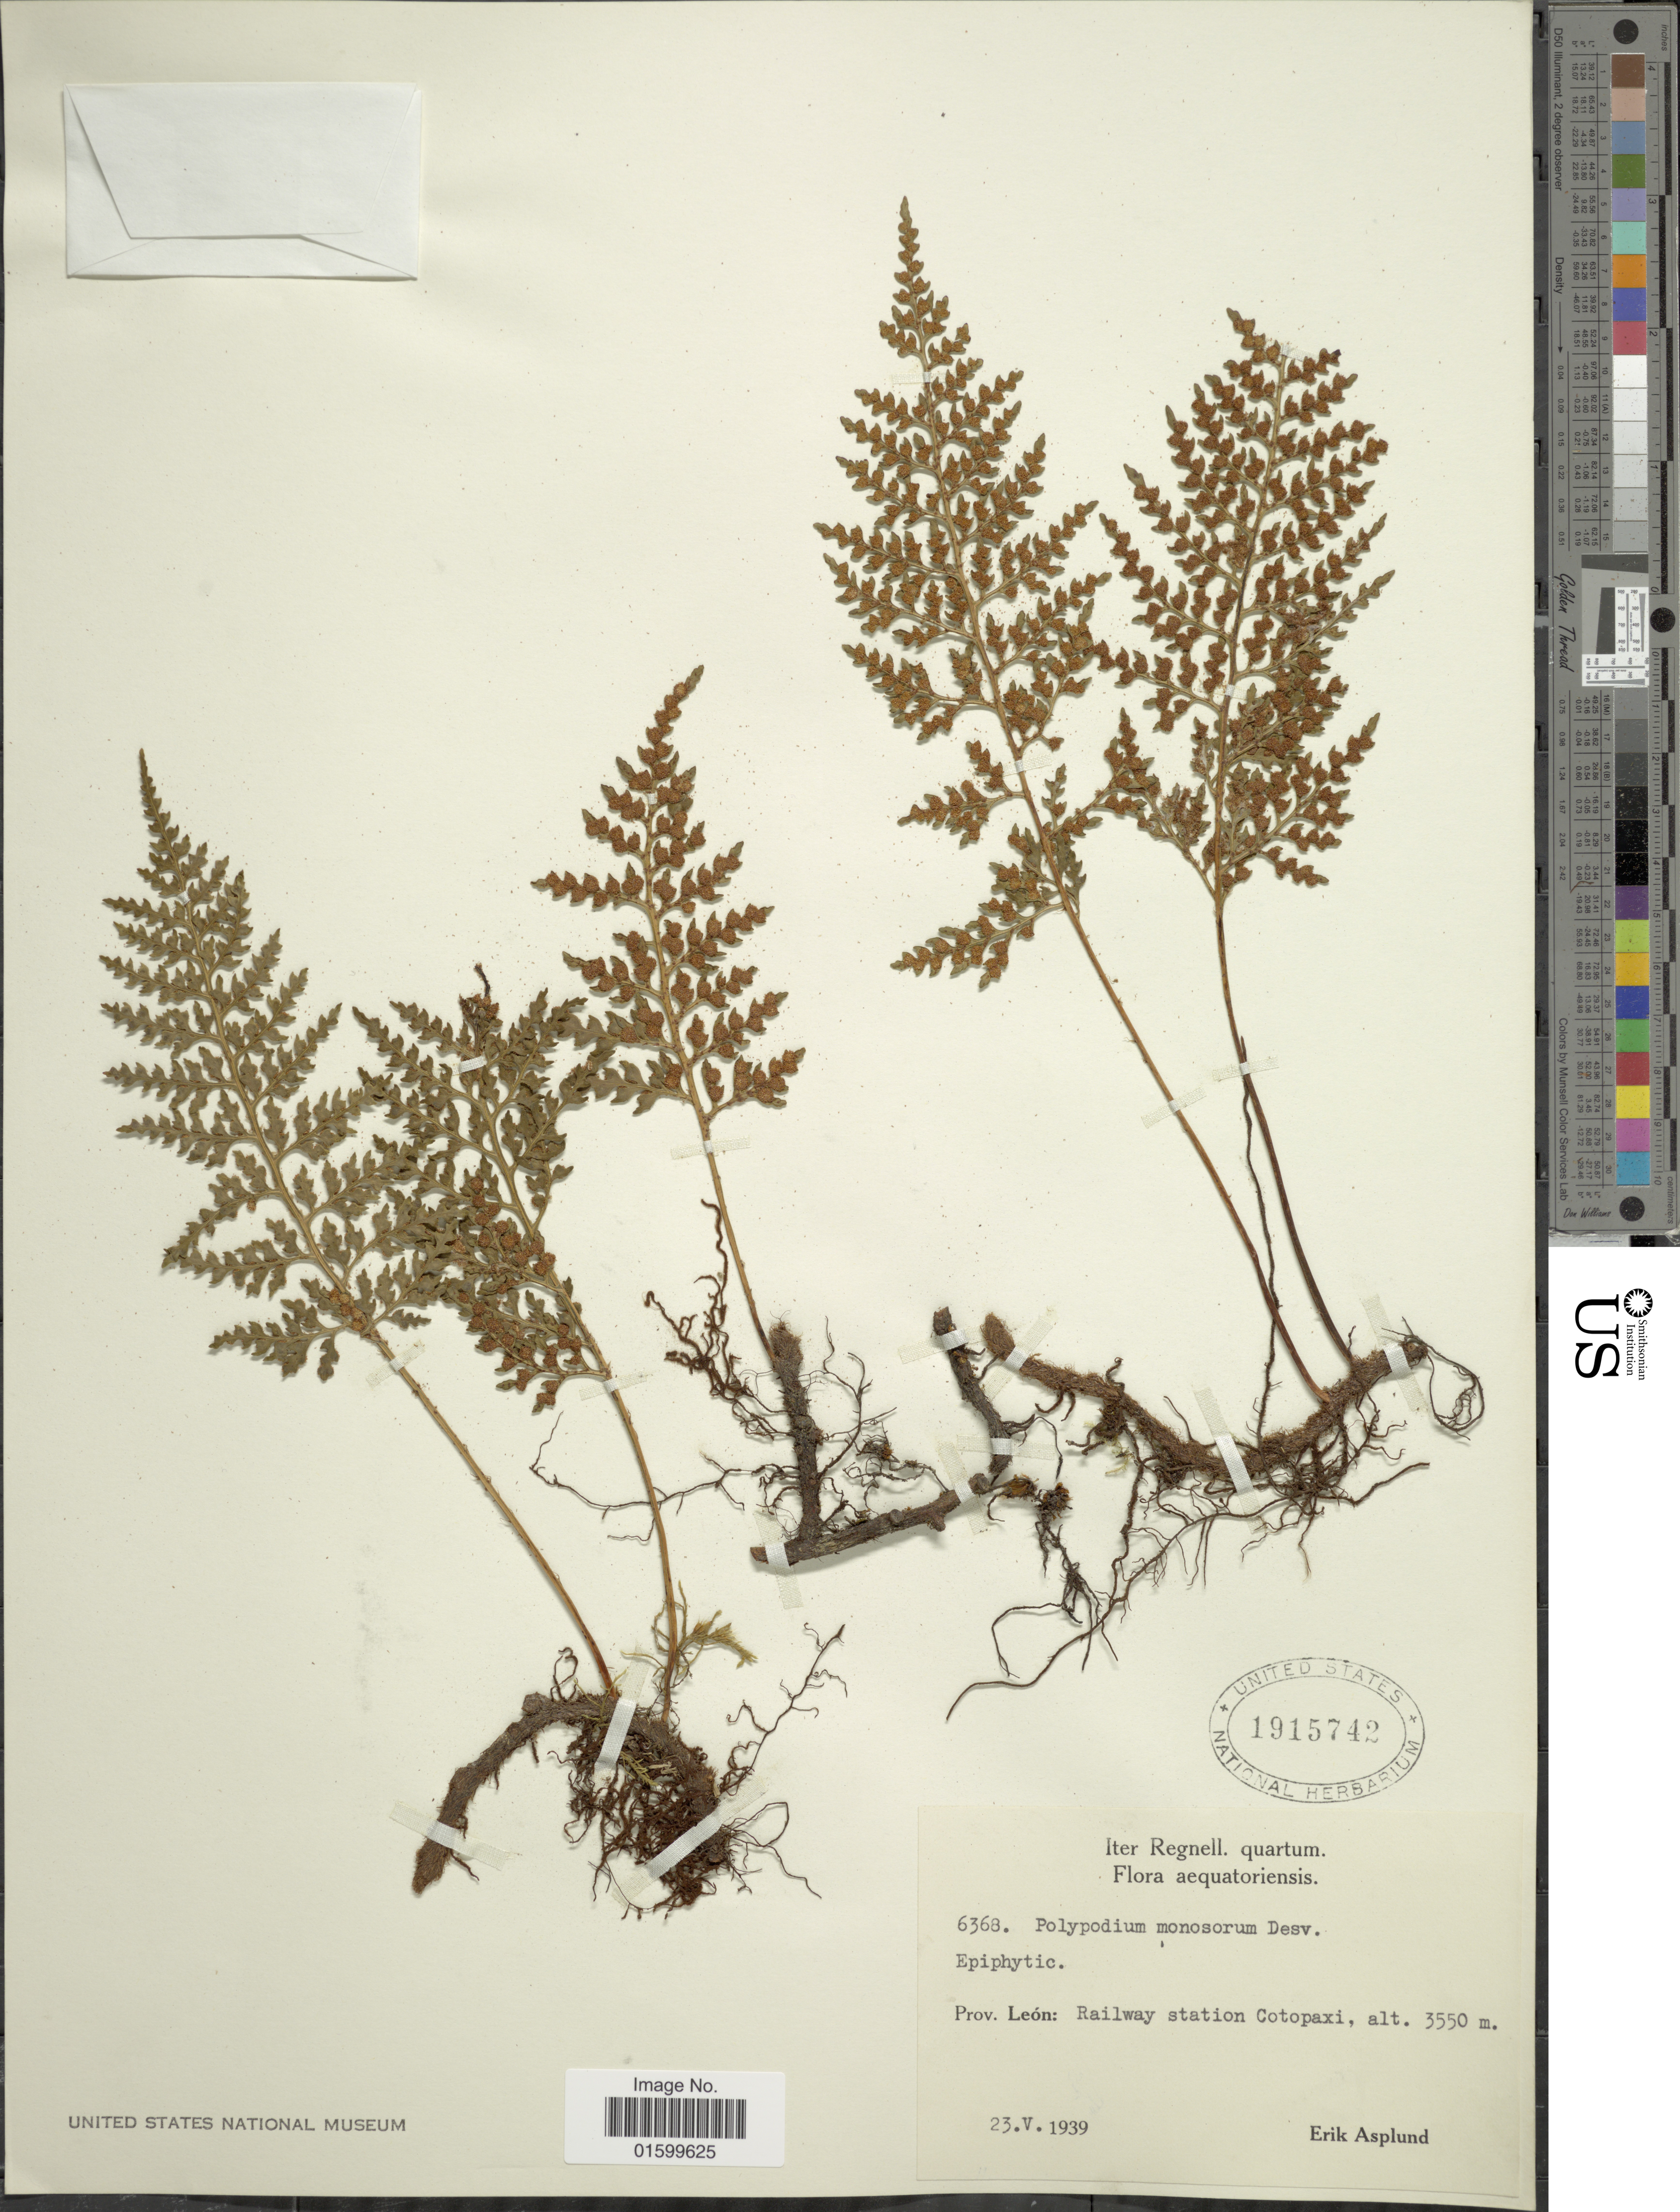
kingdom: Plantae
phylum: Tracheophyta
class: Polypodiopsida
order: Polypodiales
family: Polypodiaceae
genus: Pleopeltis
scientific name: Pleopeltis monosora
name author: (Desv.) A.R. Sm.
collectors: E. Asplund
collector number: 6368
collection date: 1939-05-23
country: Ecuador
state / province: Cotopaxi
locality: Aequatoriensis, Prov. Leon, railway station to Cotopaxi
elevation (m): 3550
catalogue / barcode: US 1915742